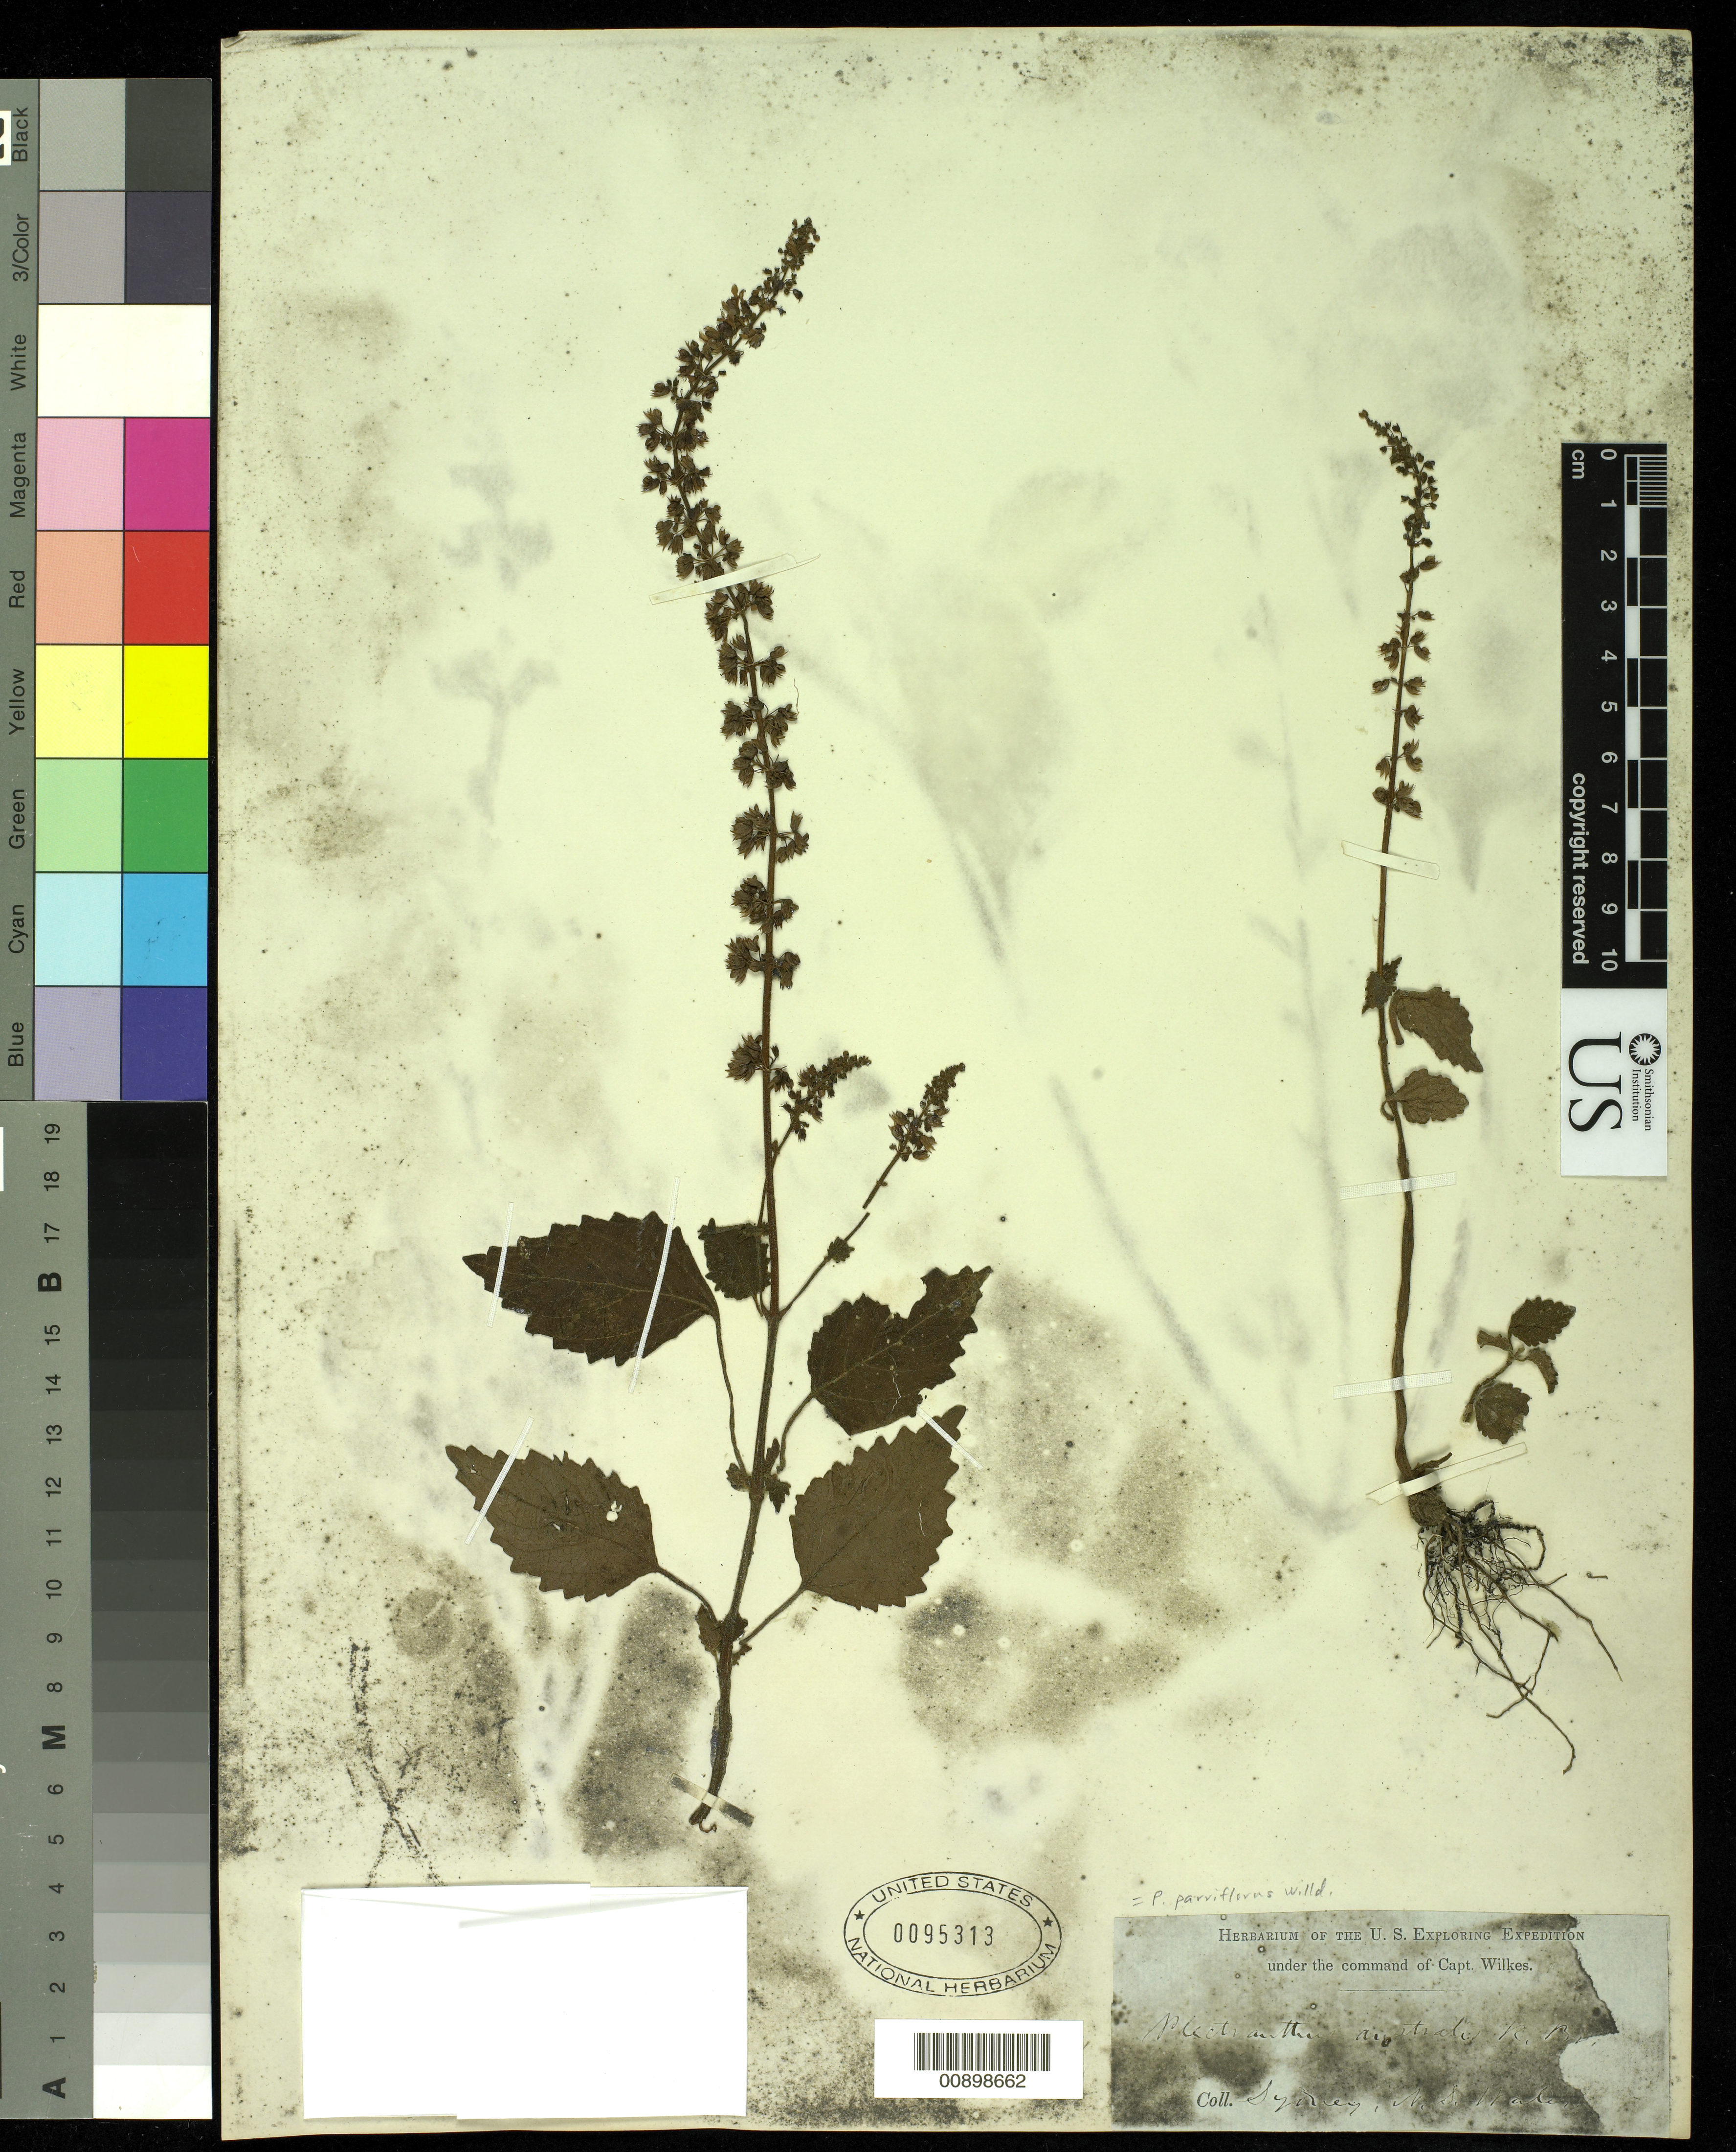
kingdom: Plantae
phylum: Tracheophyta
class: Magnoliopsida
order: Lamiales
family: Lamiaceae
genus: Plectranthus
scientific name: Plectranthus parviflorus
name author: Willd.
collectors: Wilkes Explor. Exped.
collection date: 1838/1842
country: Australia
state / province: New South Wales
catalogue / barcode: US 95313